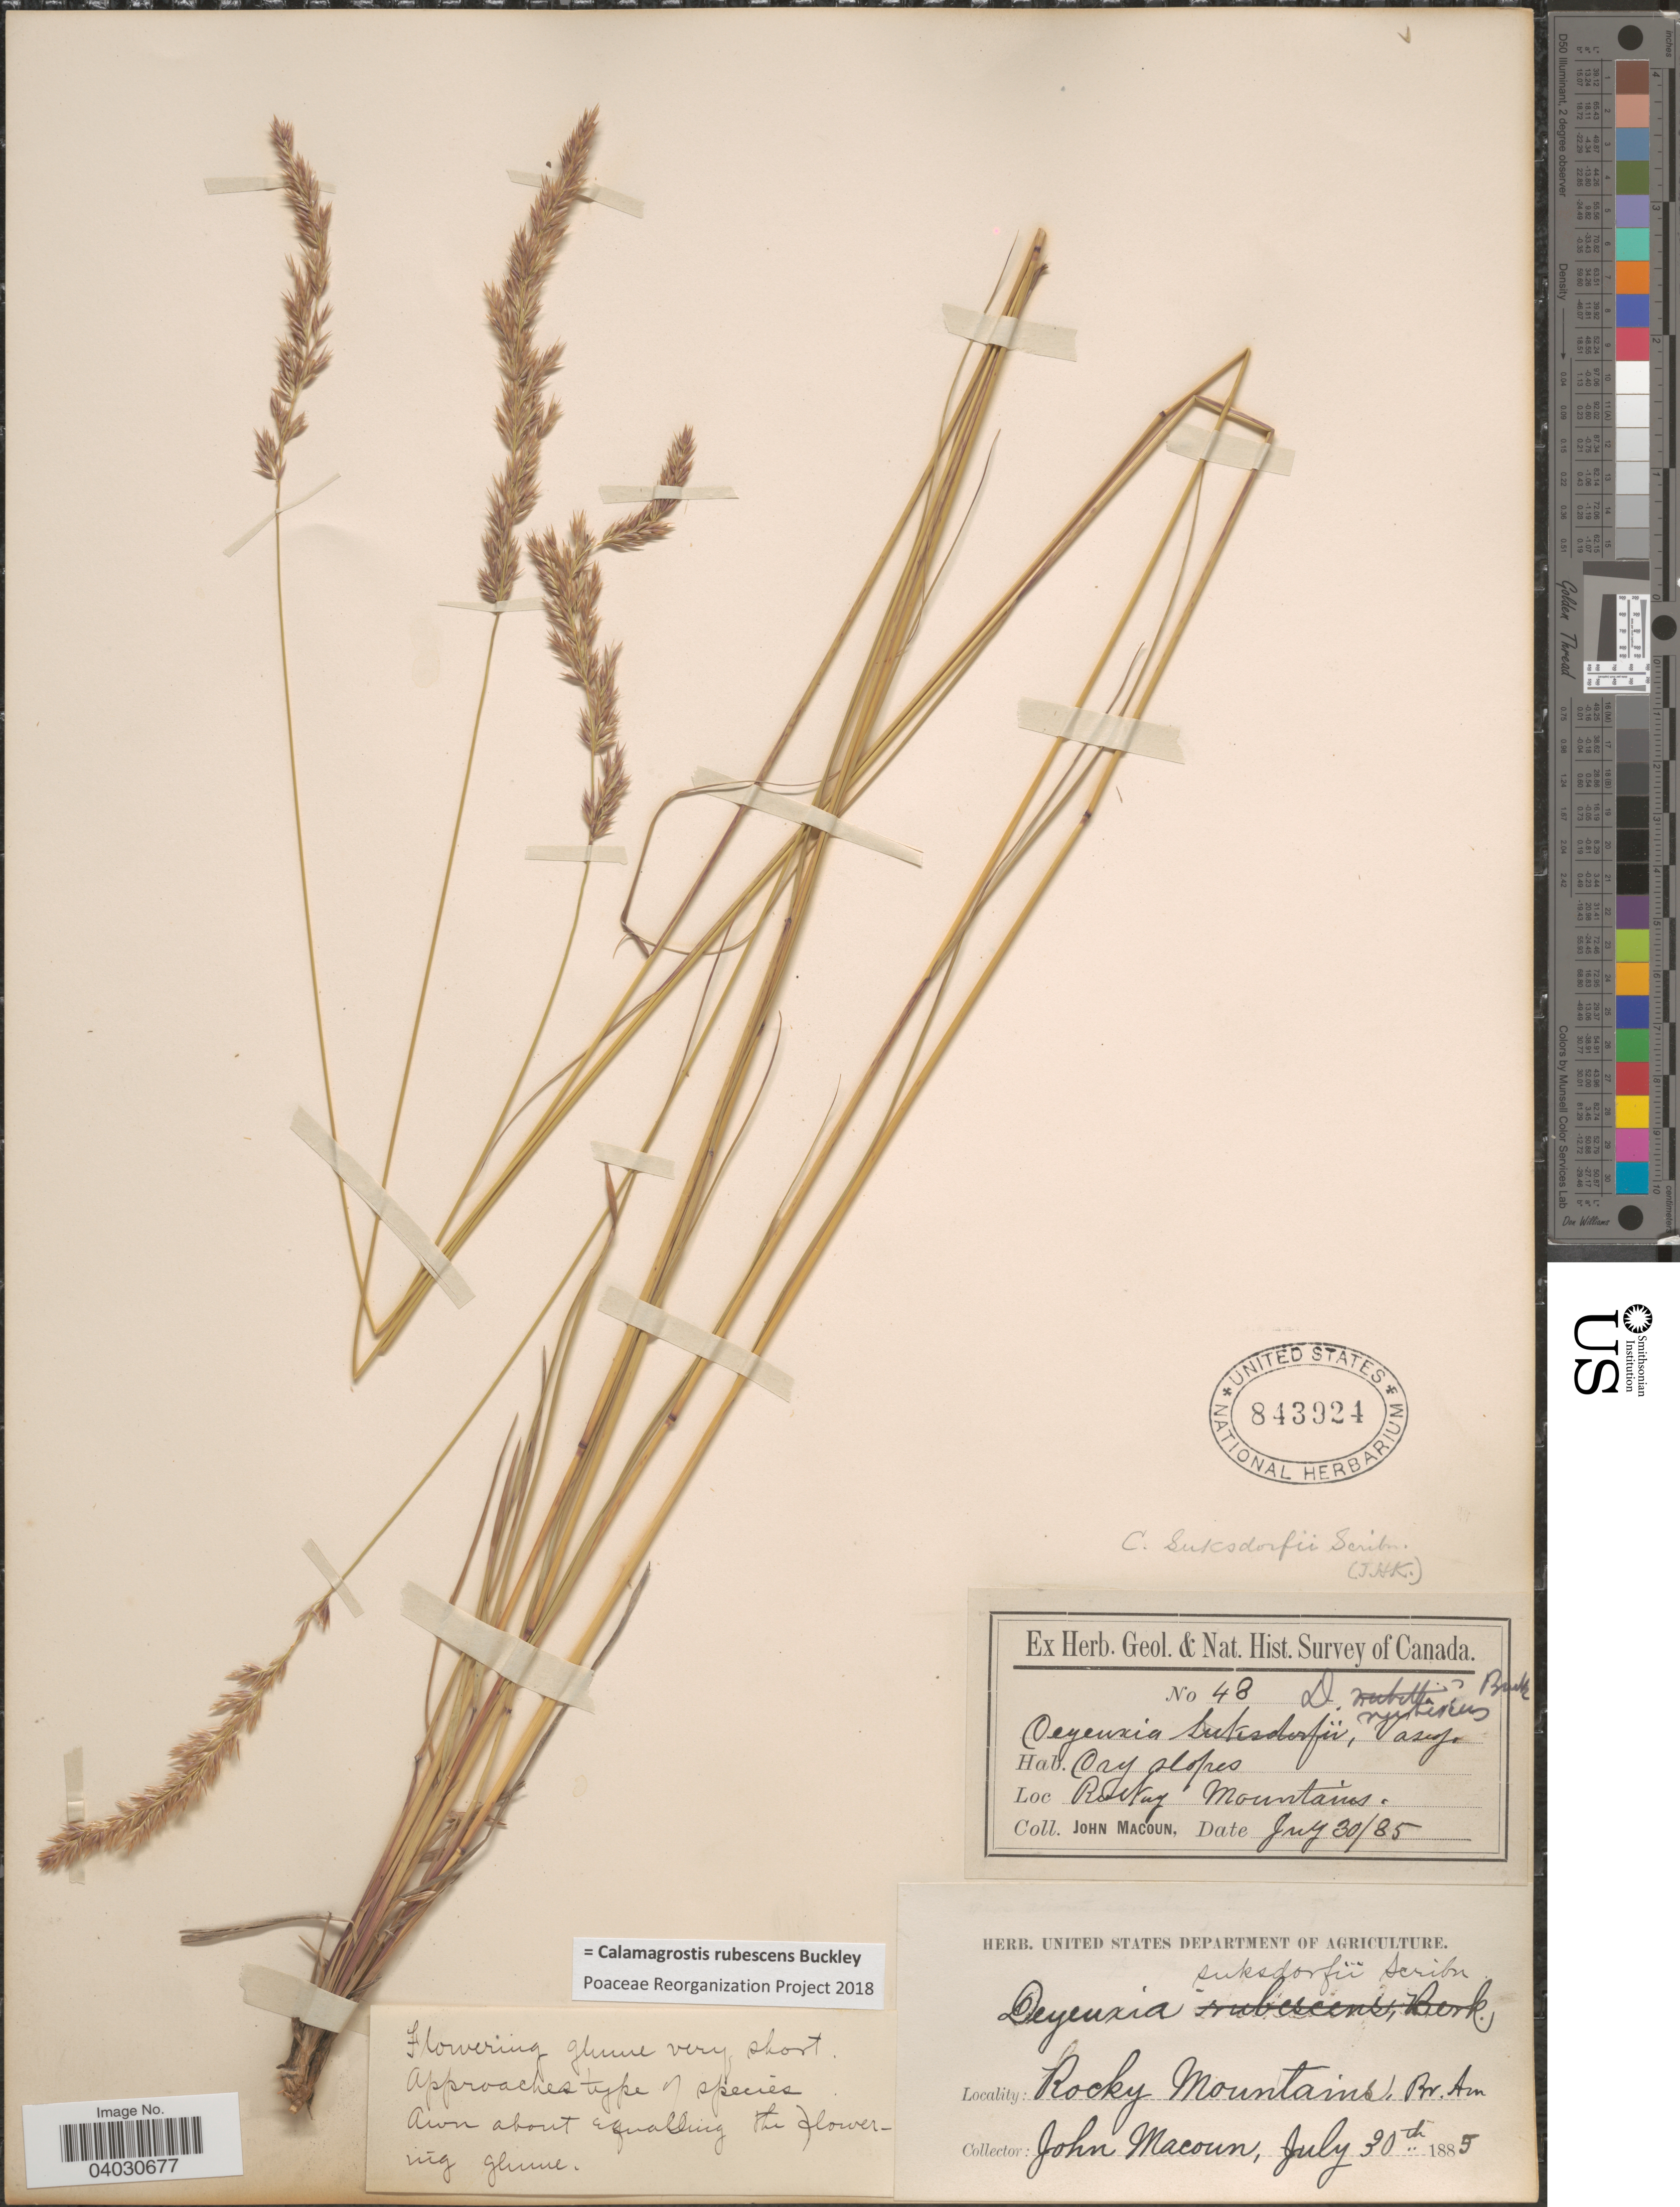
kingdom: Plantae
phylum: Tracheophyta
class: Liliopsida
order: Poales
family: Poaceae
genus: Calamagrostis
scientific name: Calamagrostis rubescens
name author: Buckley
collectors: J. Macoun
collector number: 48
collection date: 1885-07-30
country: Canada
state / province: British Columbia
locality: Rocky Mountains, Br. Am.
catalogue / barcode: US 843924